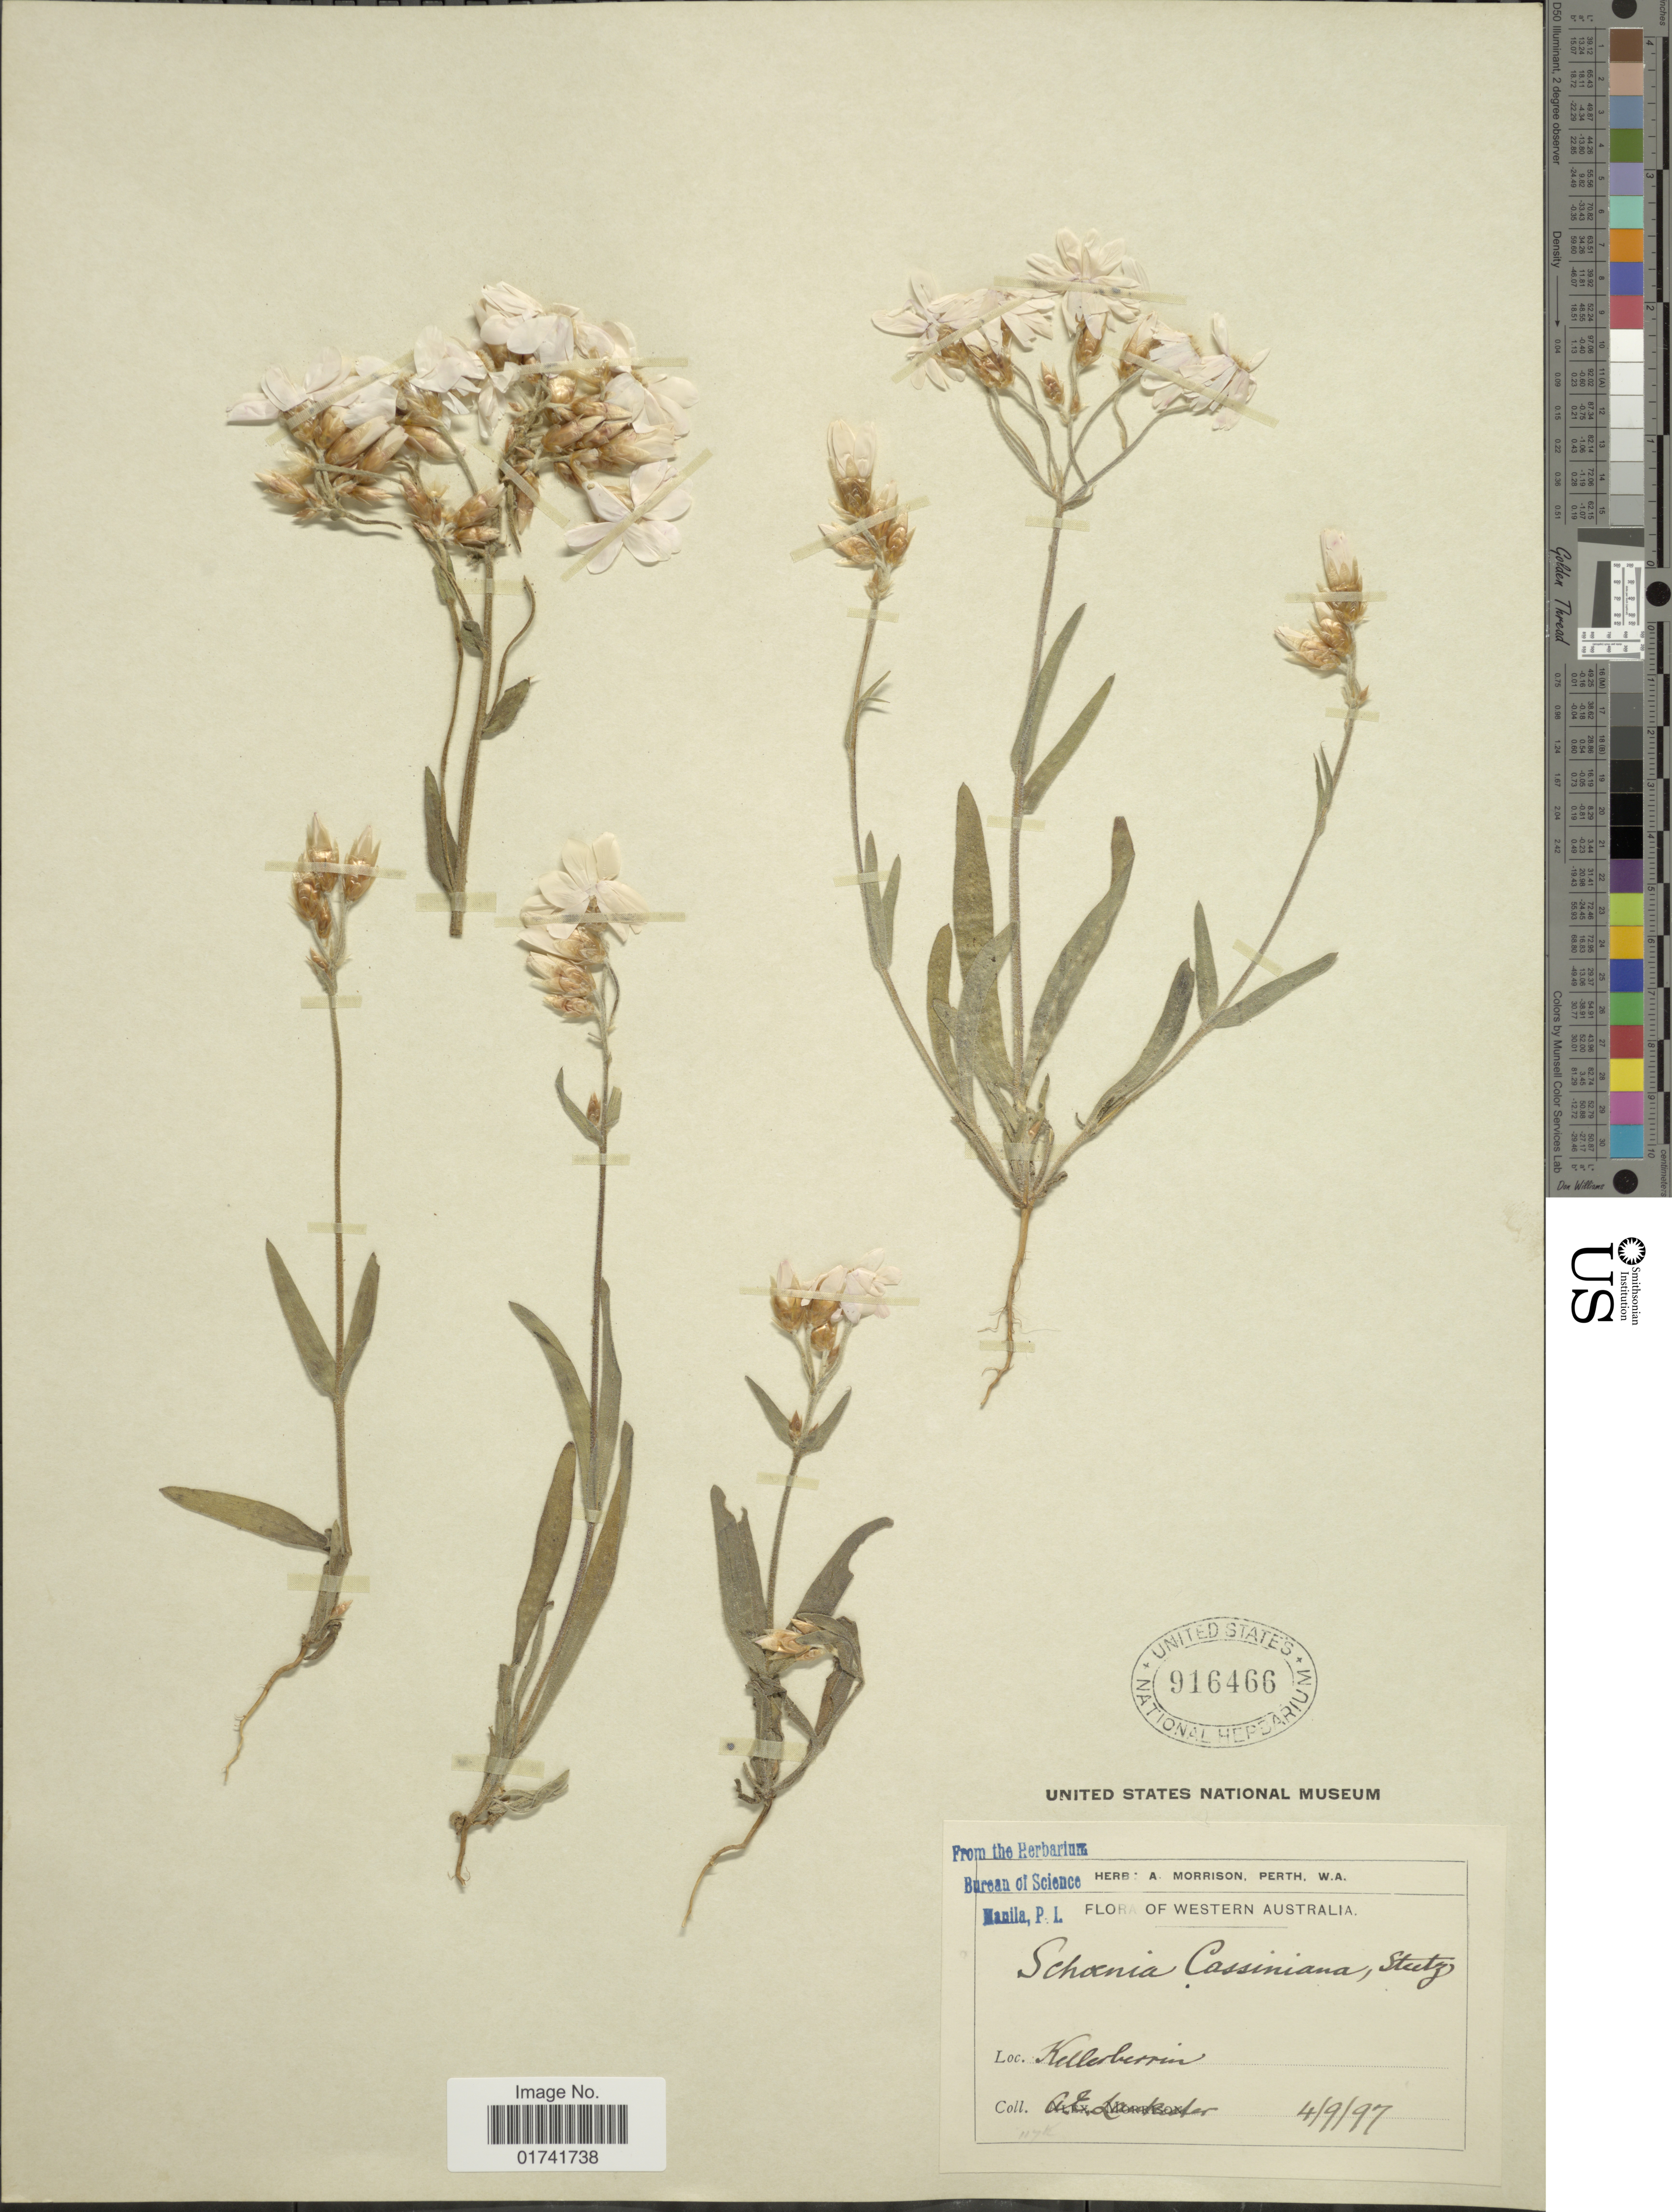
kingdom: Plantae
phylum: Tracheophyta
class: Magnoliopsida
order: Asterales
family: Asteraceae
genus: Schoenia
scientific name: Schoenia cassiniana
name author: (Gaudich.) Steetz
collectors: A. Lankester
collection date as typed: Transcribed d/m/y: 4/9/97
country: Australia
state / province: Western Australia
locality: Kellerberrin.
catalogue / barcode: US 916466